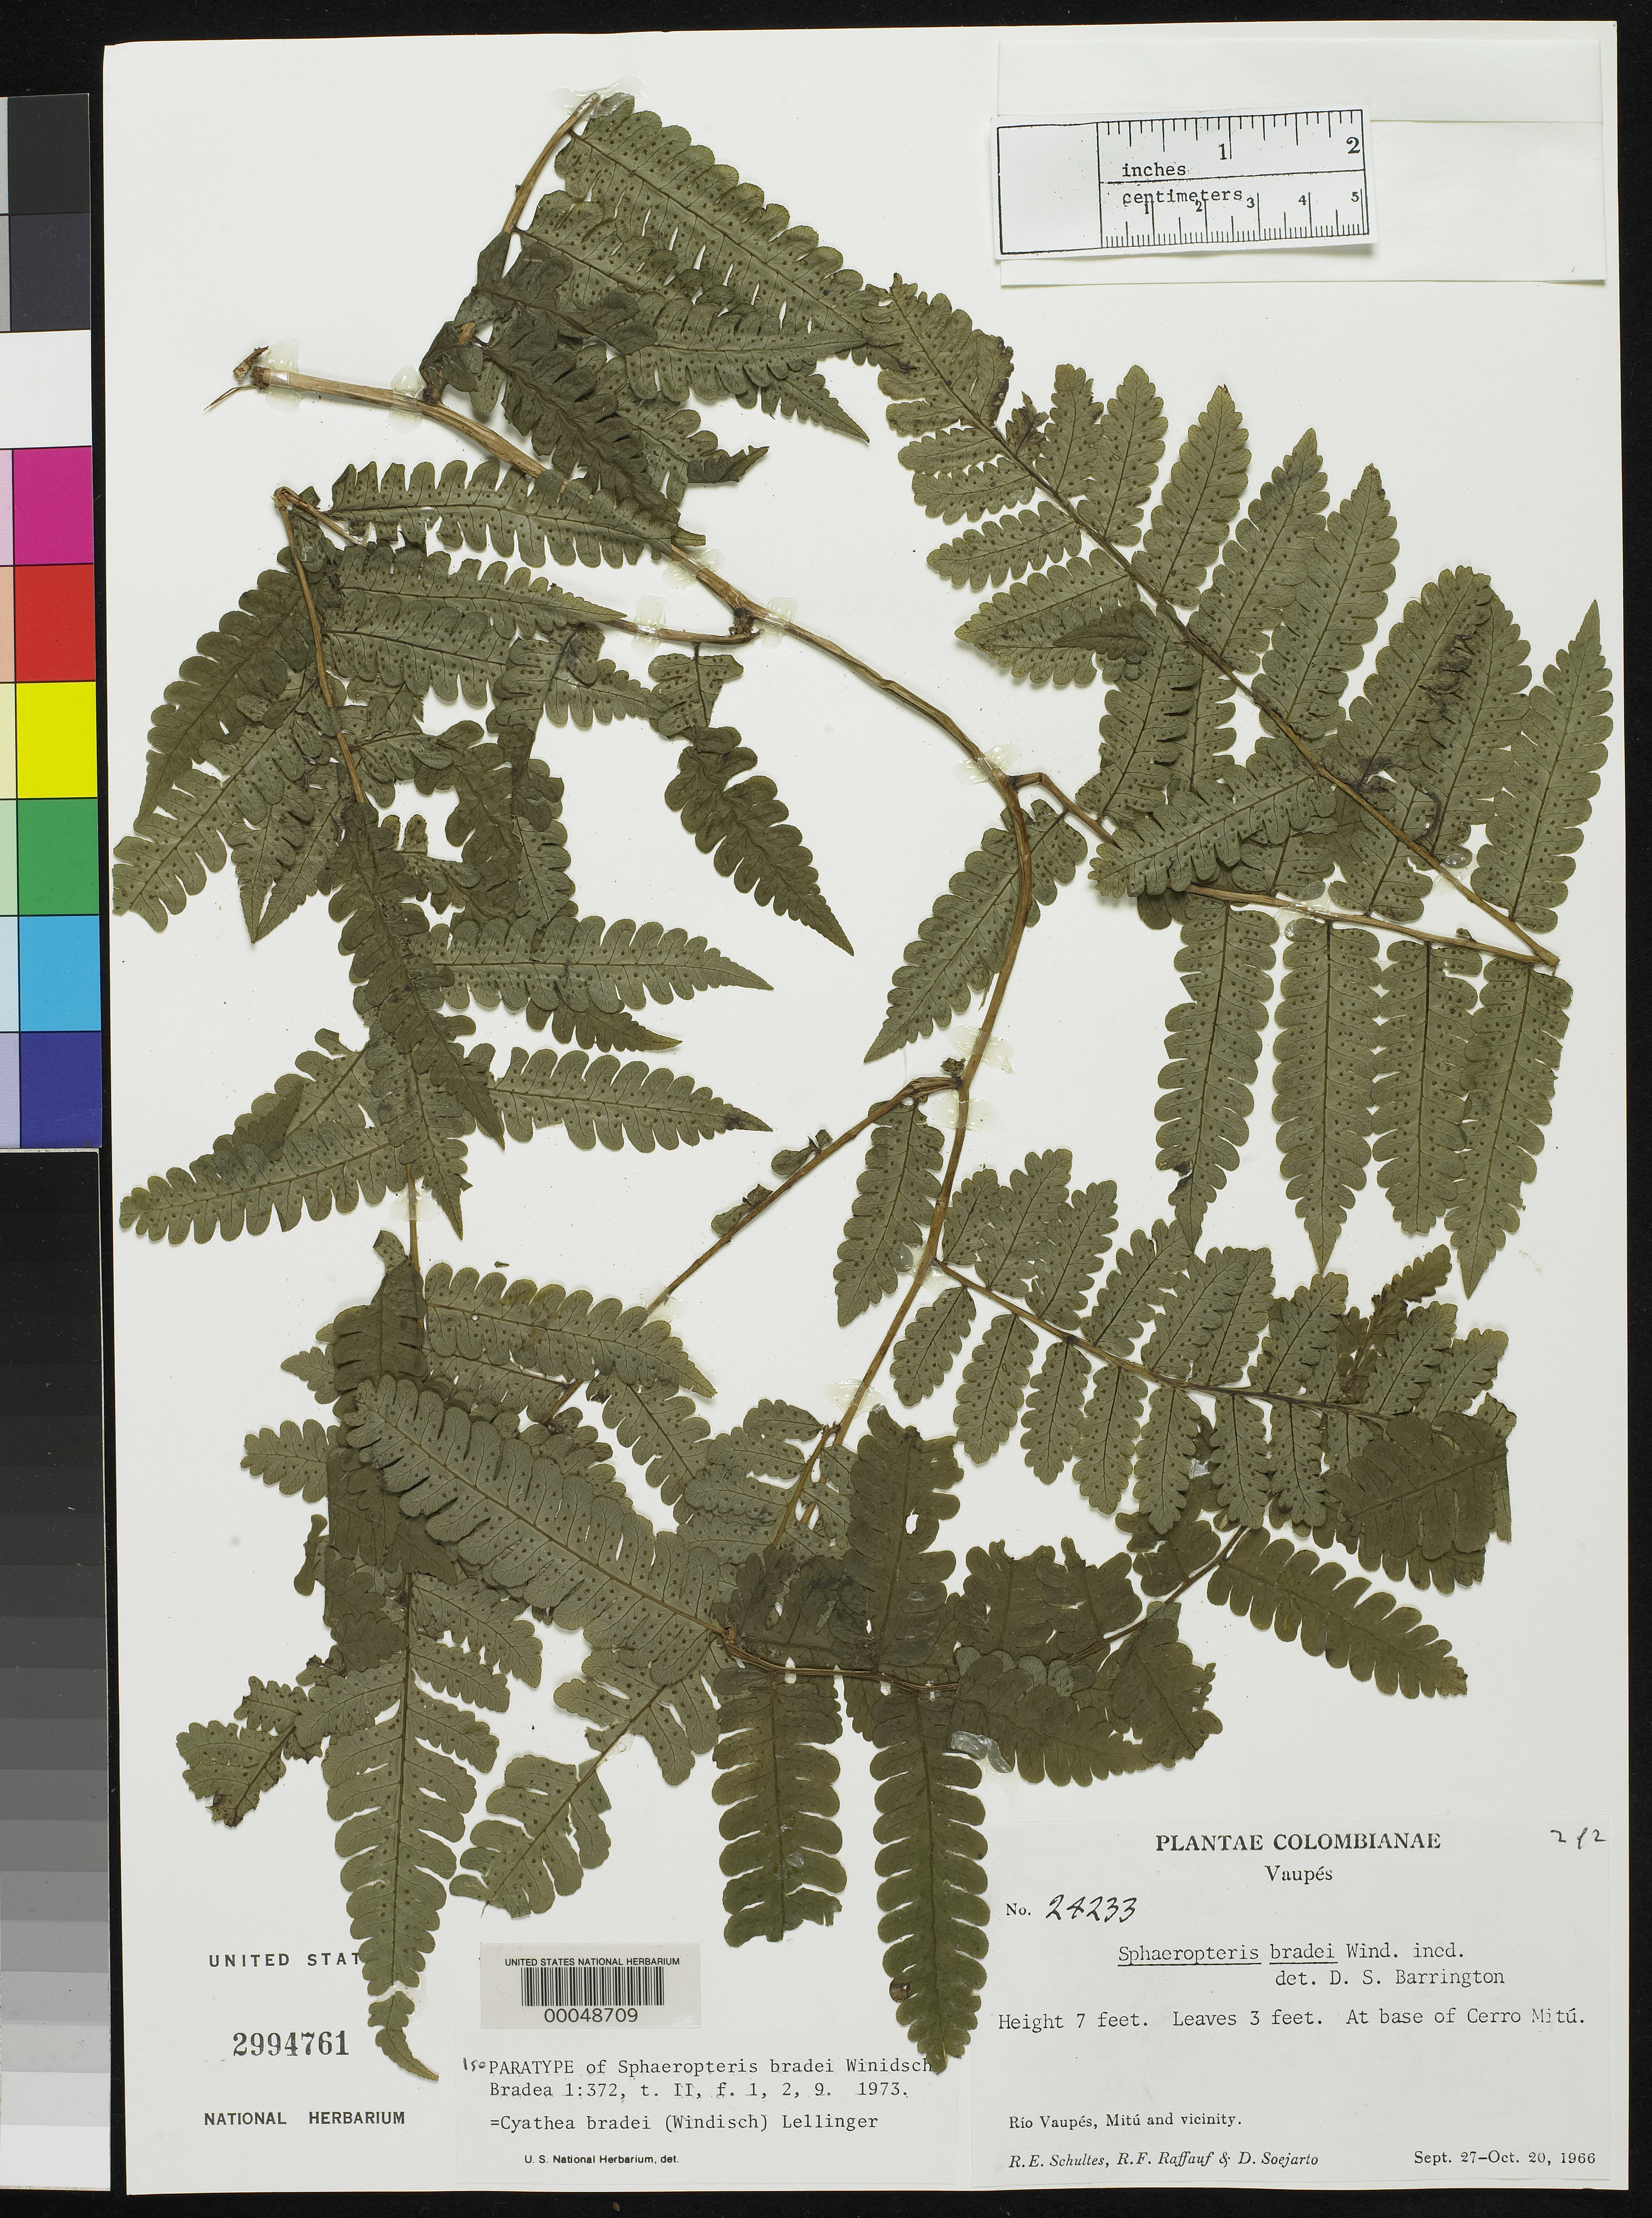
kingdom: Plantae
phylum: Tracheophyta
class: Polypodiopsida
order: Cyatheales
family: Cyatheaceae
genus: Sphaeropteris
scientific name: Sphaeropteris bradei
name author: P.G. Windisch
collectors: R. E. Schultes, R. Raffauf & D. D. Soejarto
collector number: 24233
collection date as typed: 27 Sep 1966 to 20 Oct 1966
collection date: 1966-09-27/1966-10-20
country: Colombia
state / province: Vaupés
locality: Rio Vaupes, at base of Cerro Mitu.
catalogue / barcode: US 2994761